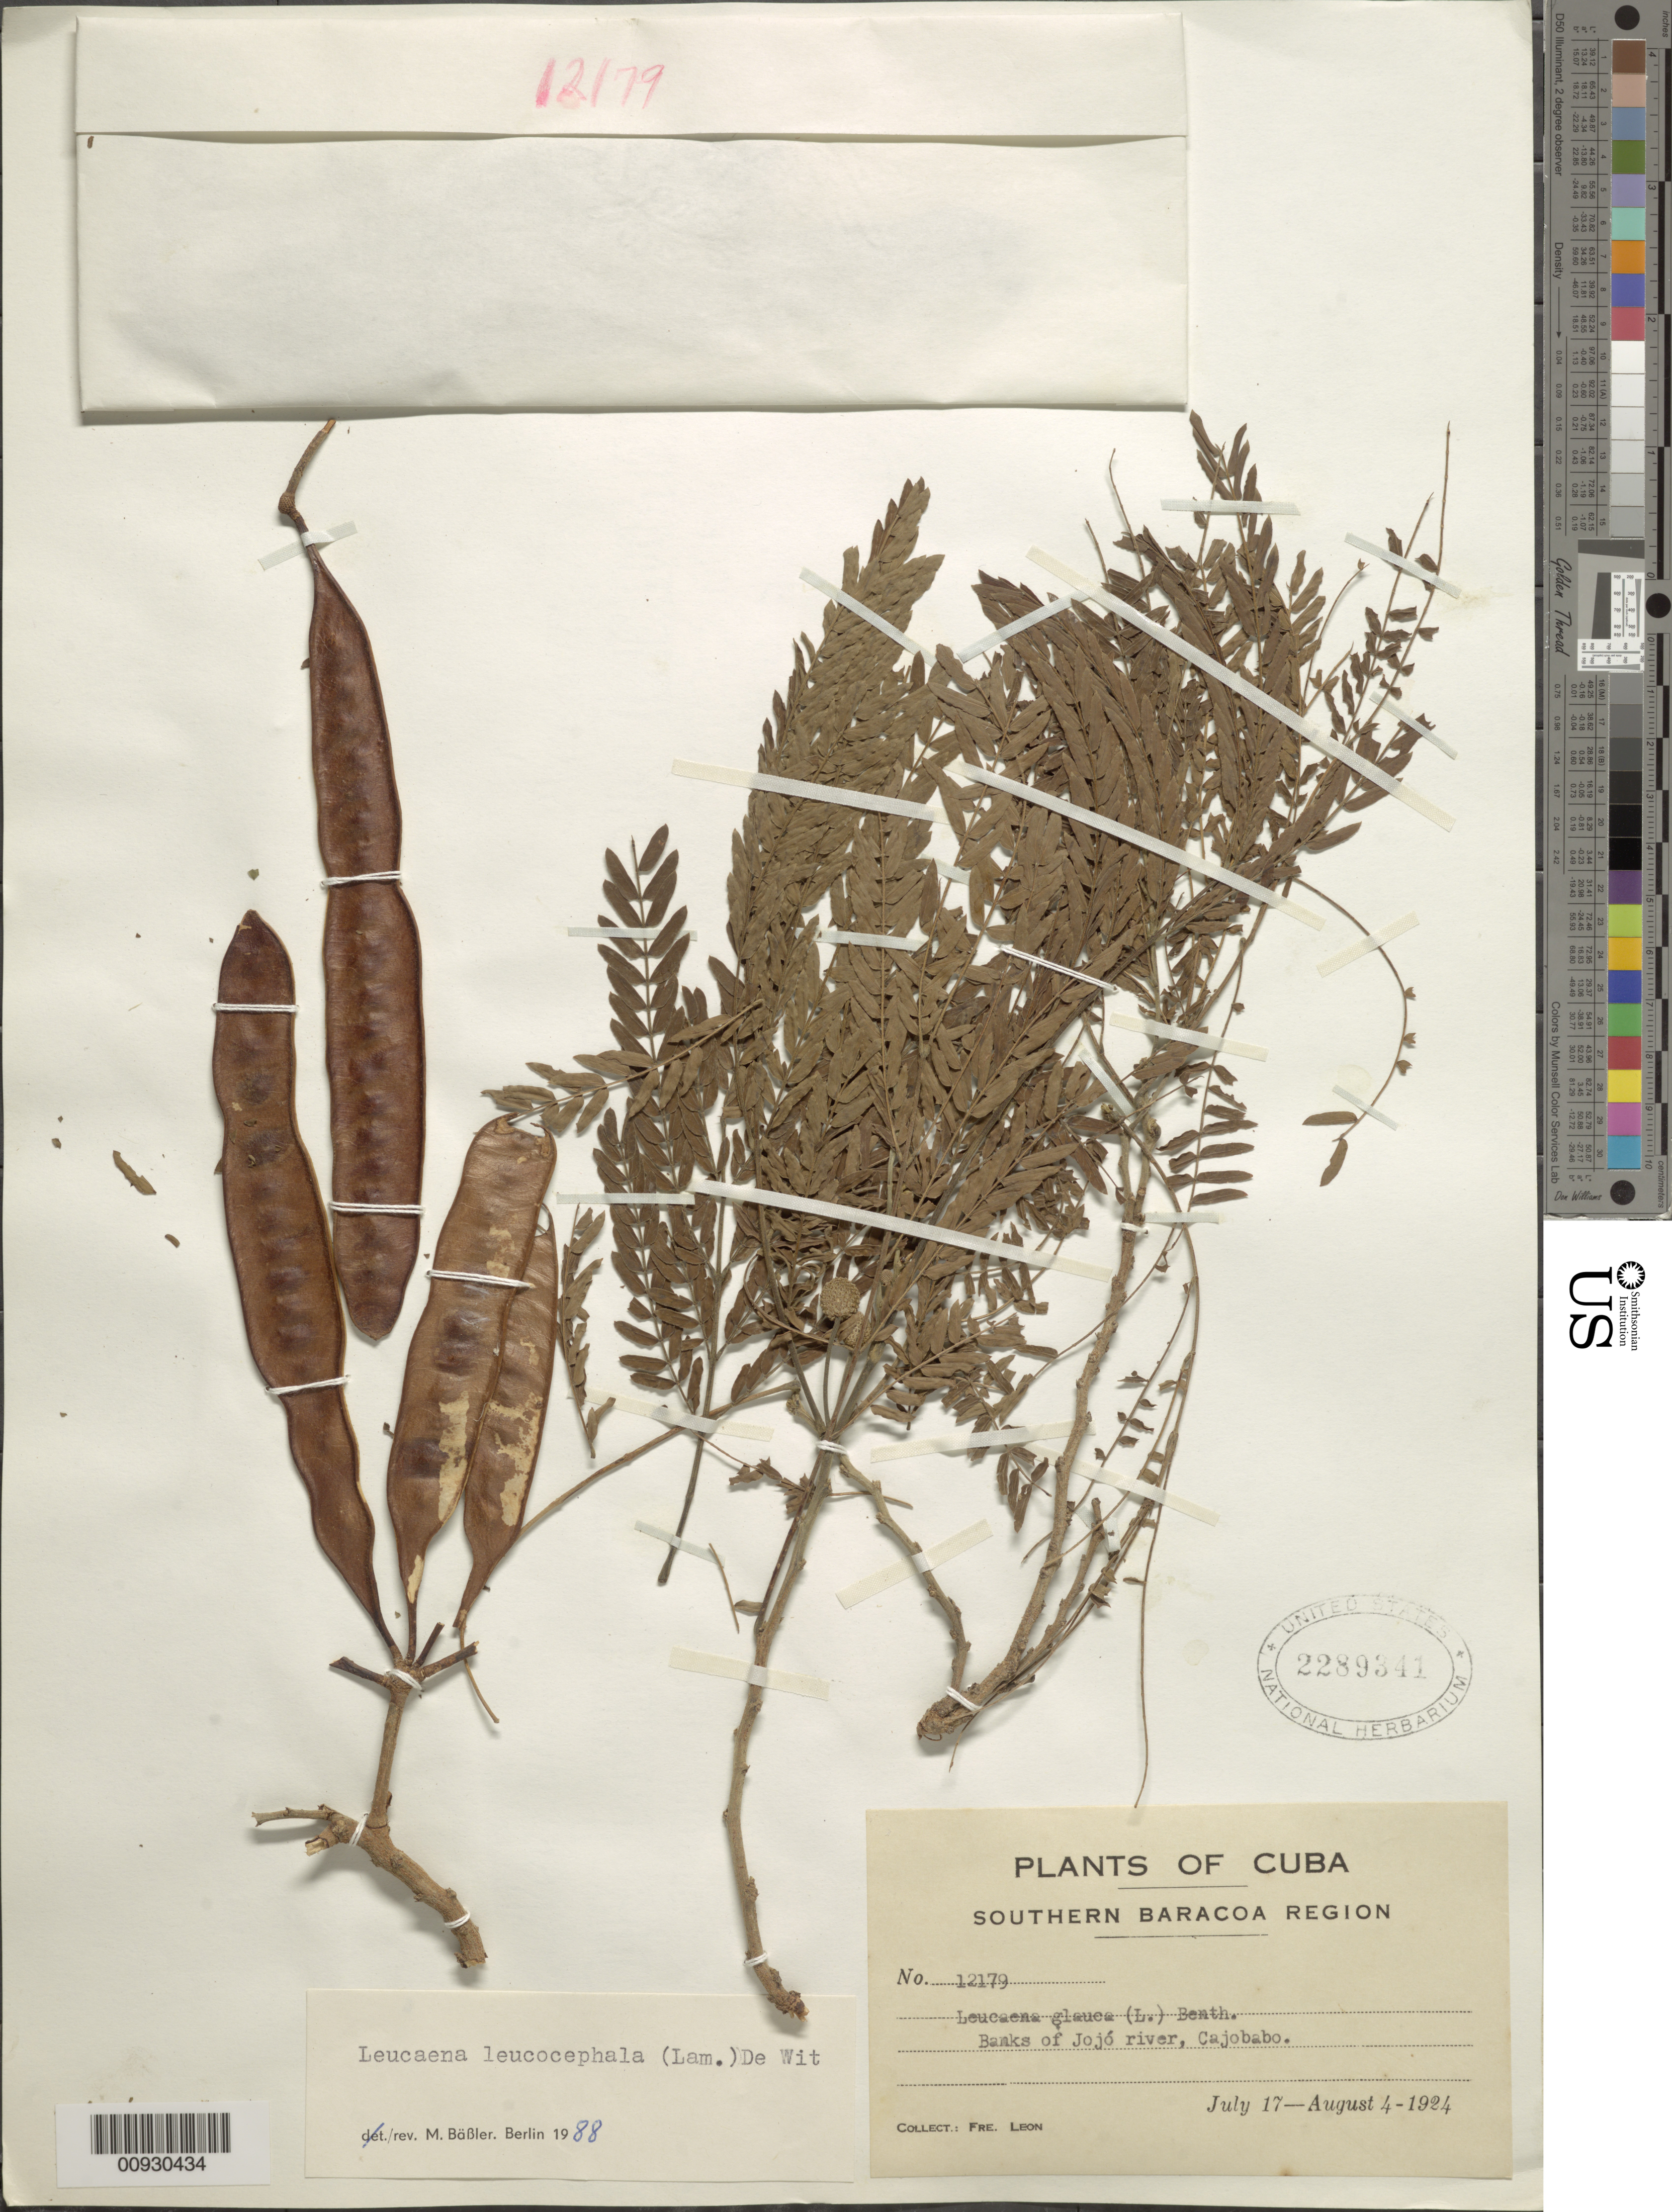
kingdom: Plantae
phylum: Tracheophyta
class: Magnoliopsida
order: Fabales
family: Fabaceae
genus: Leucaena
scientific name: Leucaena leucocephala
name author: (Lam.) de Wit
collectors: Bro. León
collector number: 12179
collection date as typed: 17 Jul 1924 to 04 Aug 1924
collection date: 1924-07-17/1924-08-04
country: Cuba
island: Cuba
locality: Banks of Jojo river, Cajobabo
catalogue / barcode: US 2289341